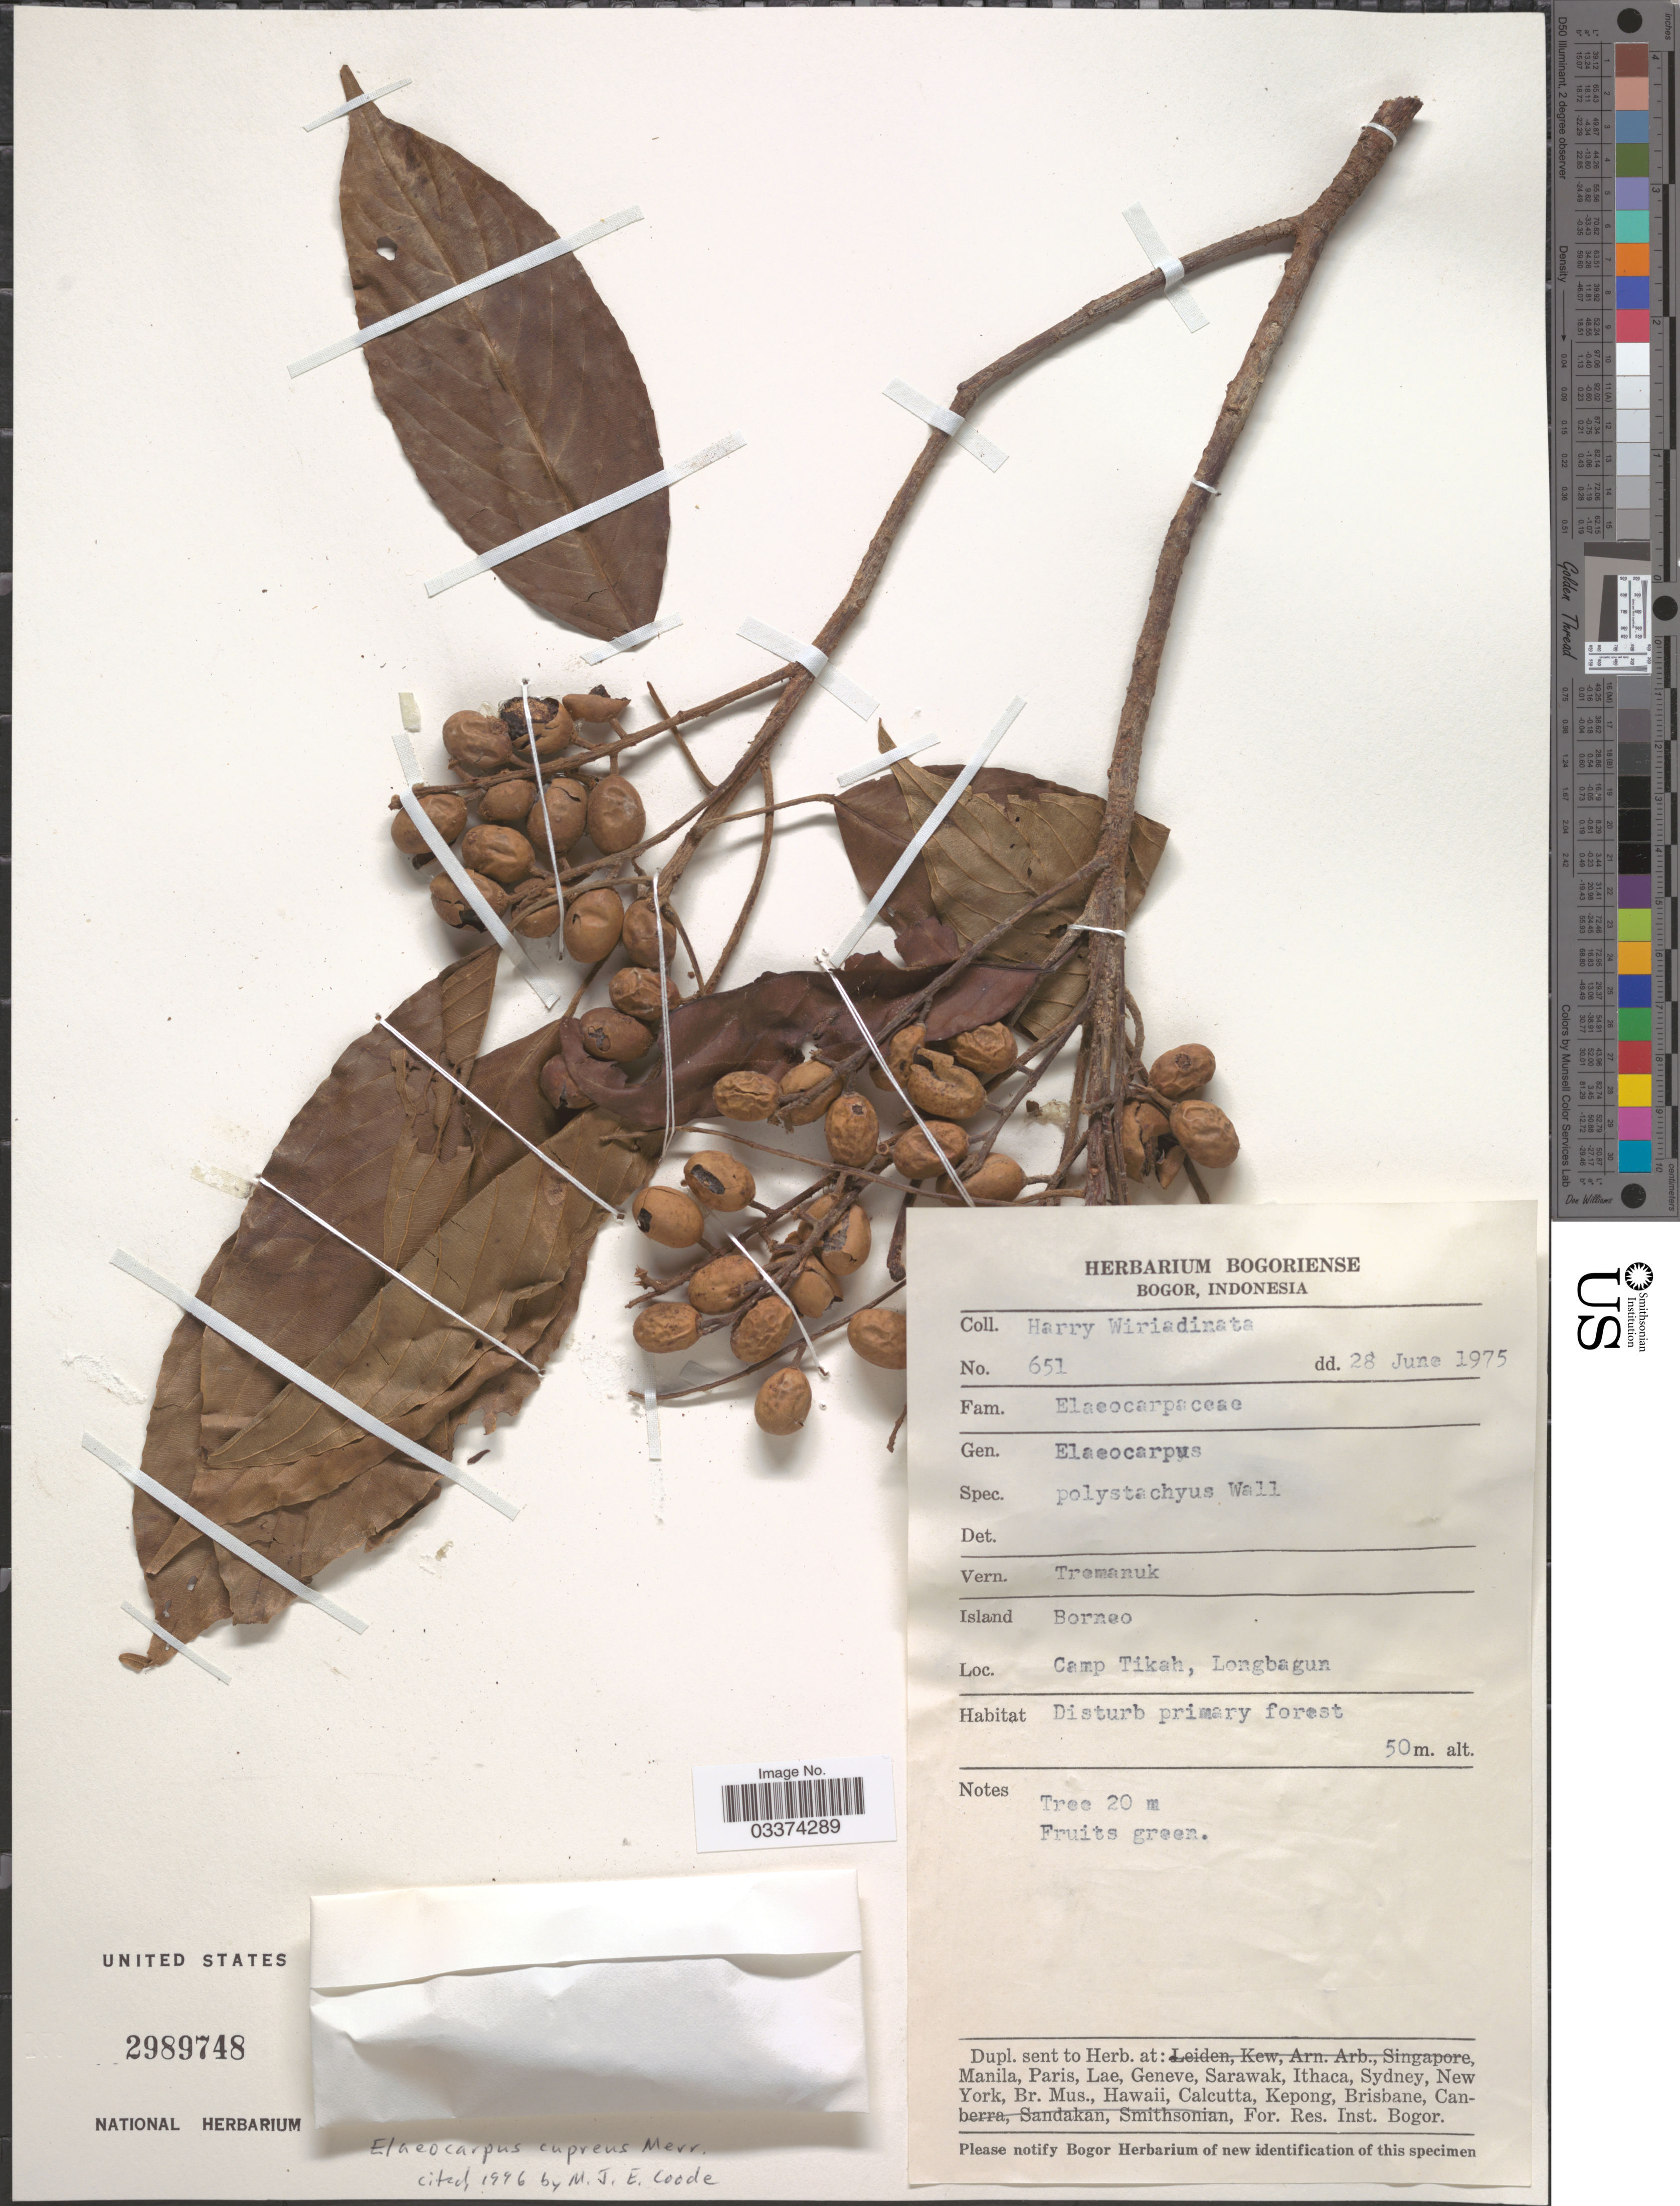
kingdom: Plantae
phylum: Tracheophyta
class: Magnoliopsida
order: Oxalidales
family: Elaeocarpaceae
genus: Elaeocarpus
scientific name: Elaeocarpus cupreus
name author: Merr.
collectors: H. Wiriadinata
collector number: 651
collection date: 1975-06-28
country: Indonesia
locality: Island Borneo, Camp Tikah, Longbagun.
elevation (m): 50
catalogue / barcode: US 2989748